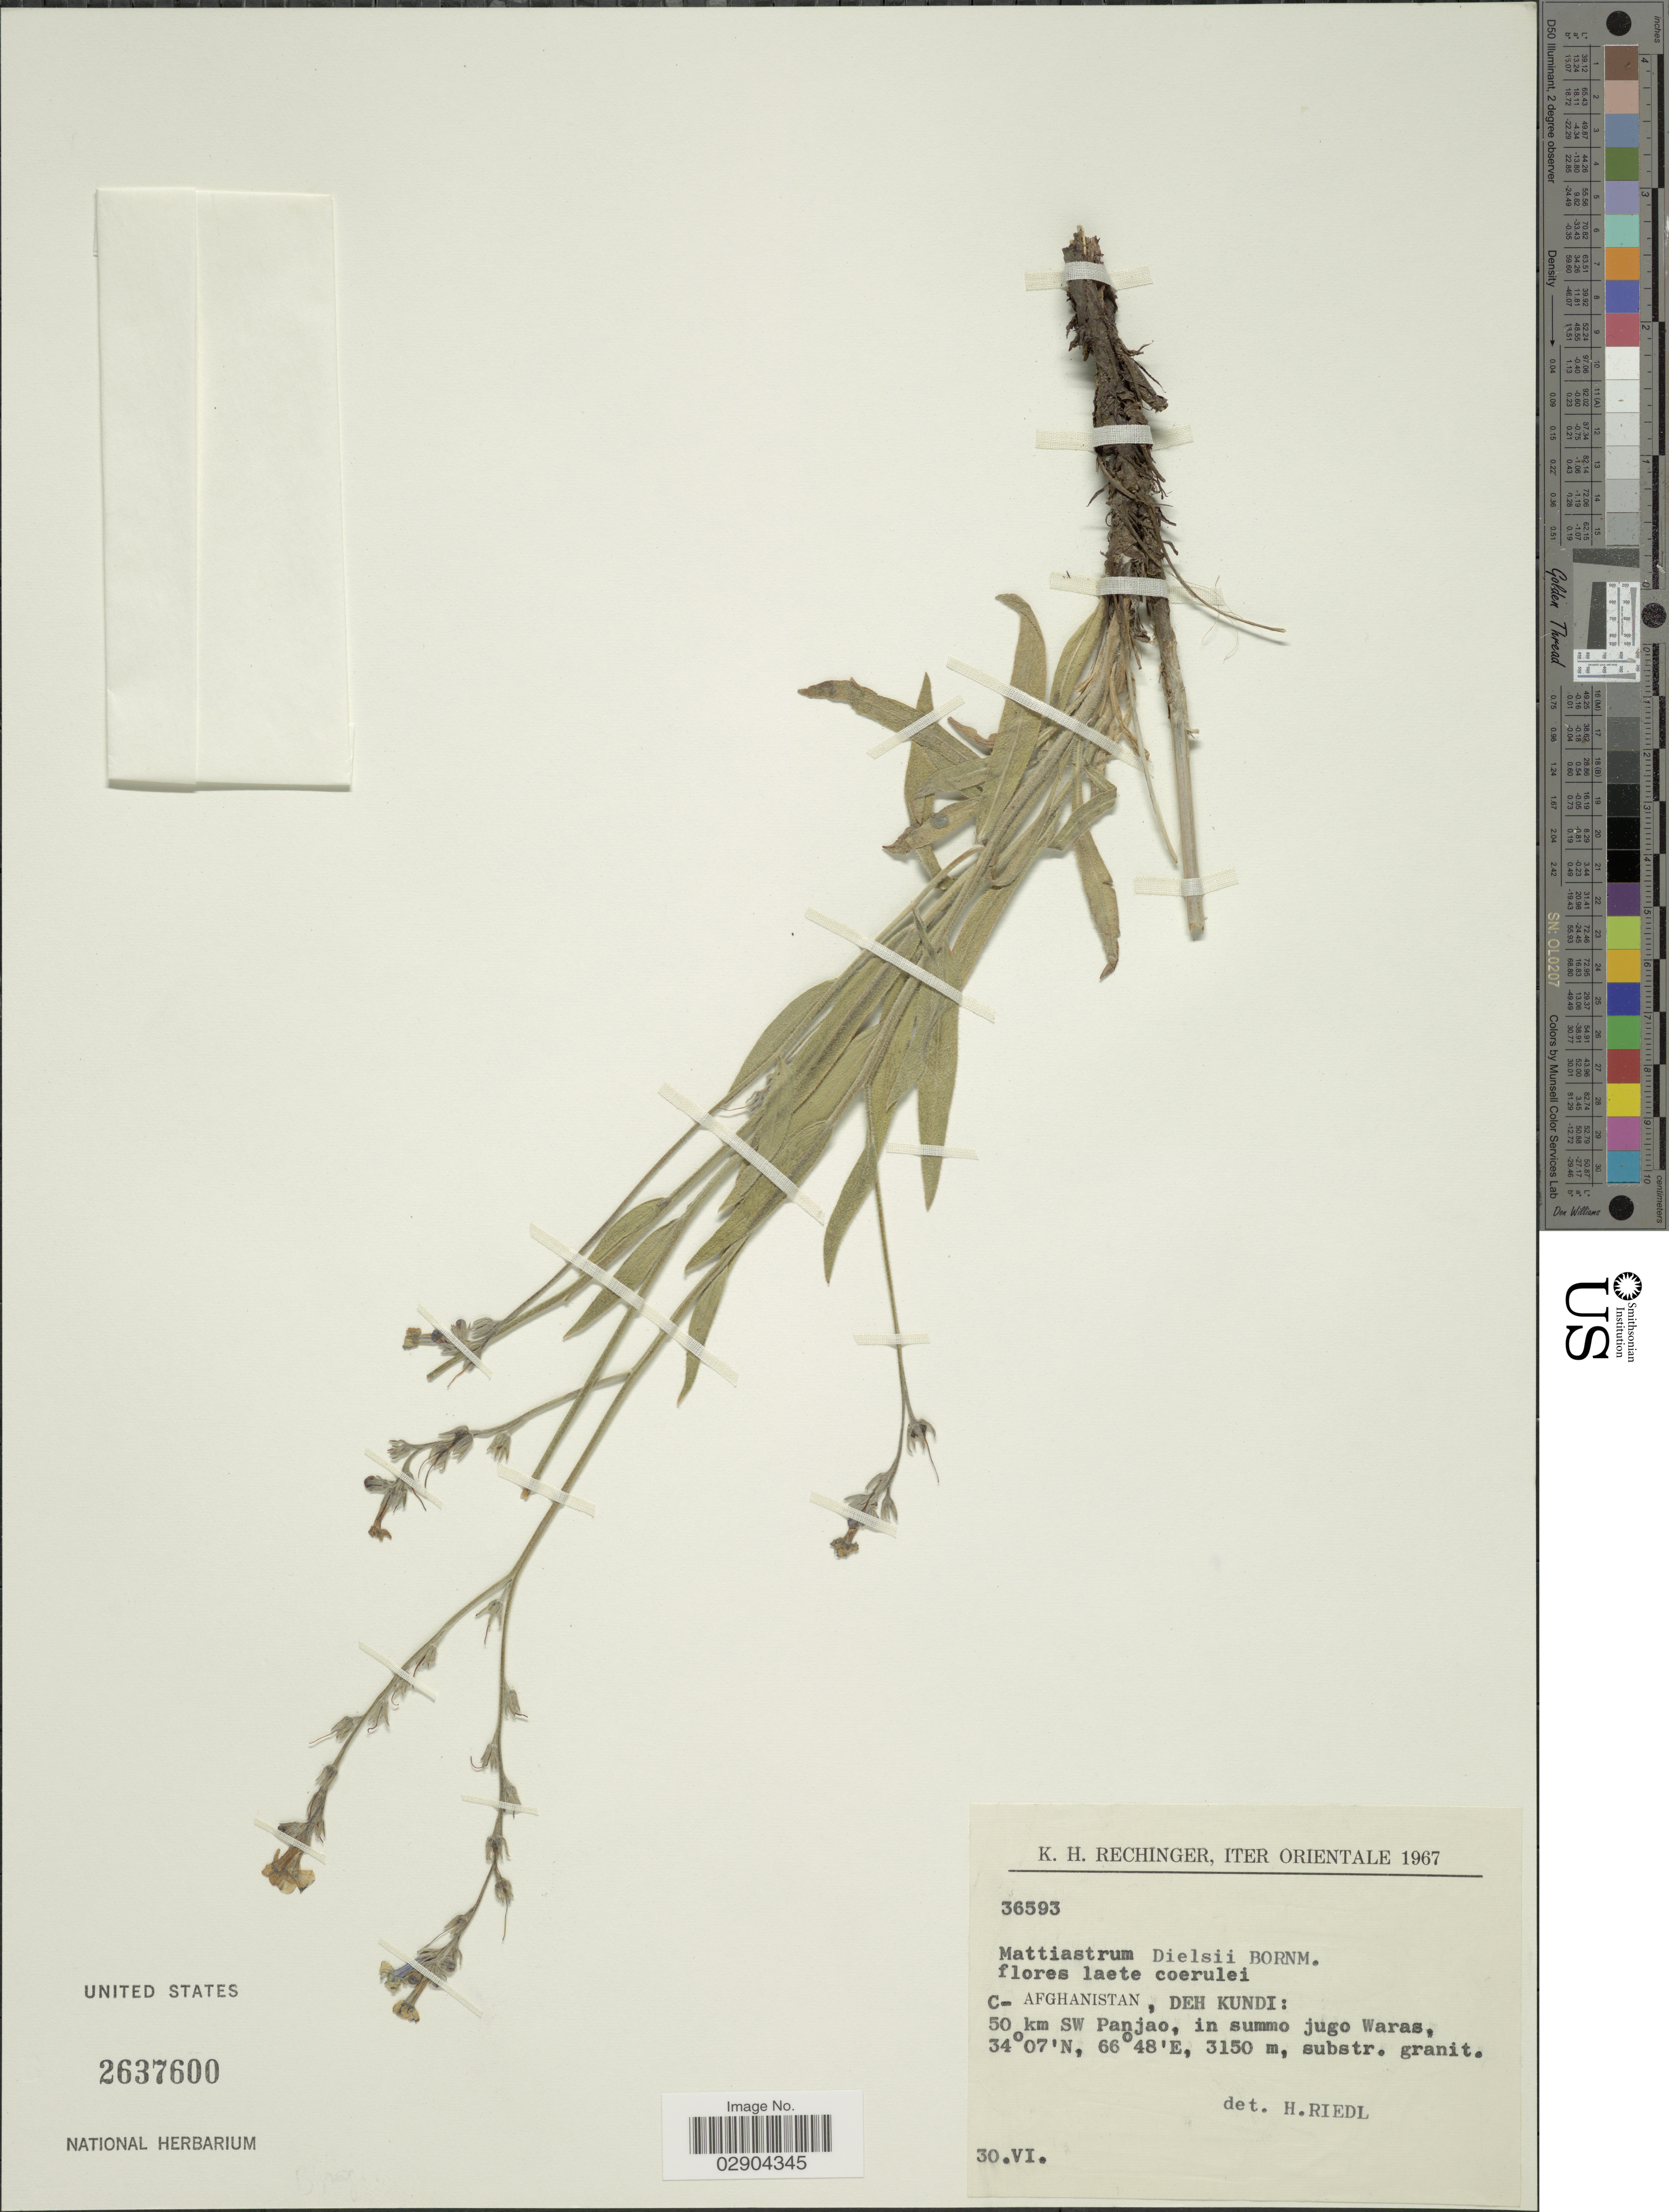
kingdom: Plantae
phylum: Tracheophyta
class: Magnoliopsida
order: Boraginales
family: Boraginaceae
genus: Mattiastrum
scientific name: Mattiastrum dielsii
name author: Bornm.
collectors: K. H. Rechinger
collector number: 36593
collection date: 1967-06-30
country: Afghanistan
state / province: Dāykundī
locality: C-Afghanistan, Deh Kundi: 50 km SW Panjao, in summo jugo Waras.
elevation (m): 3150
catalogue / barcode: US 2637600